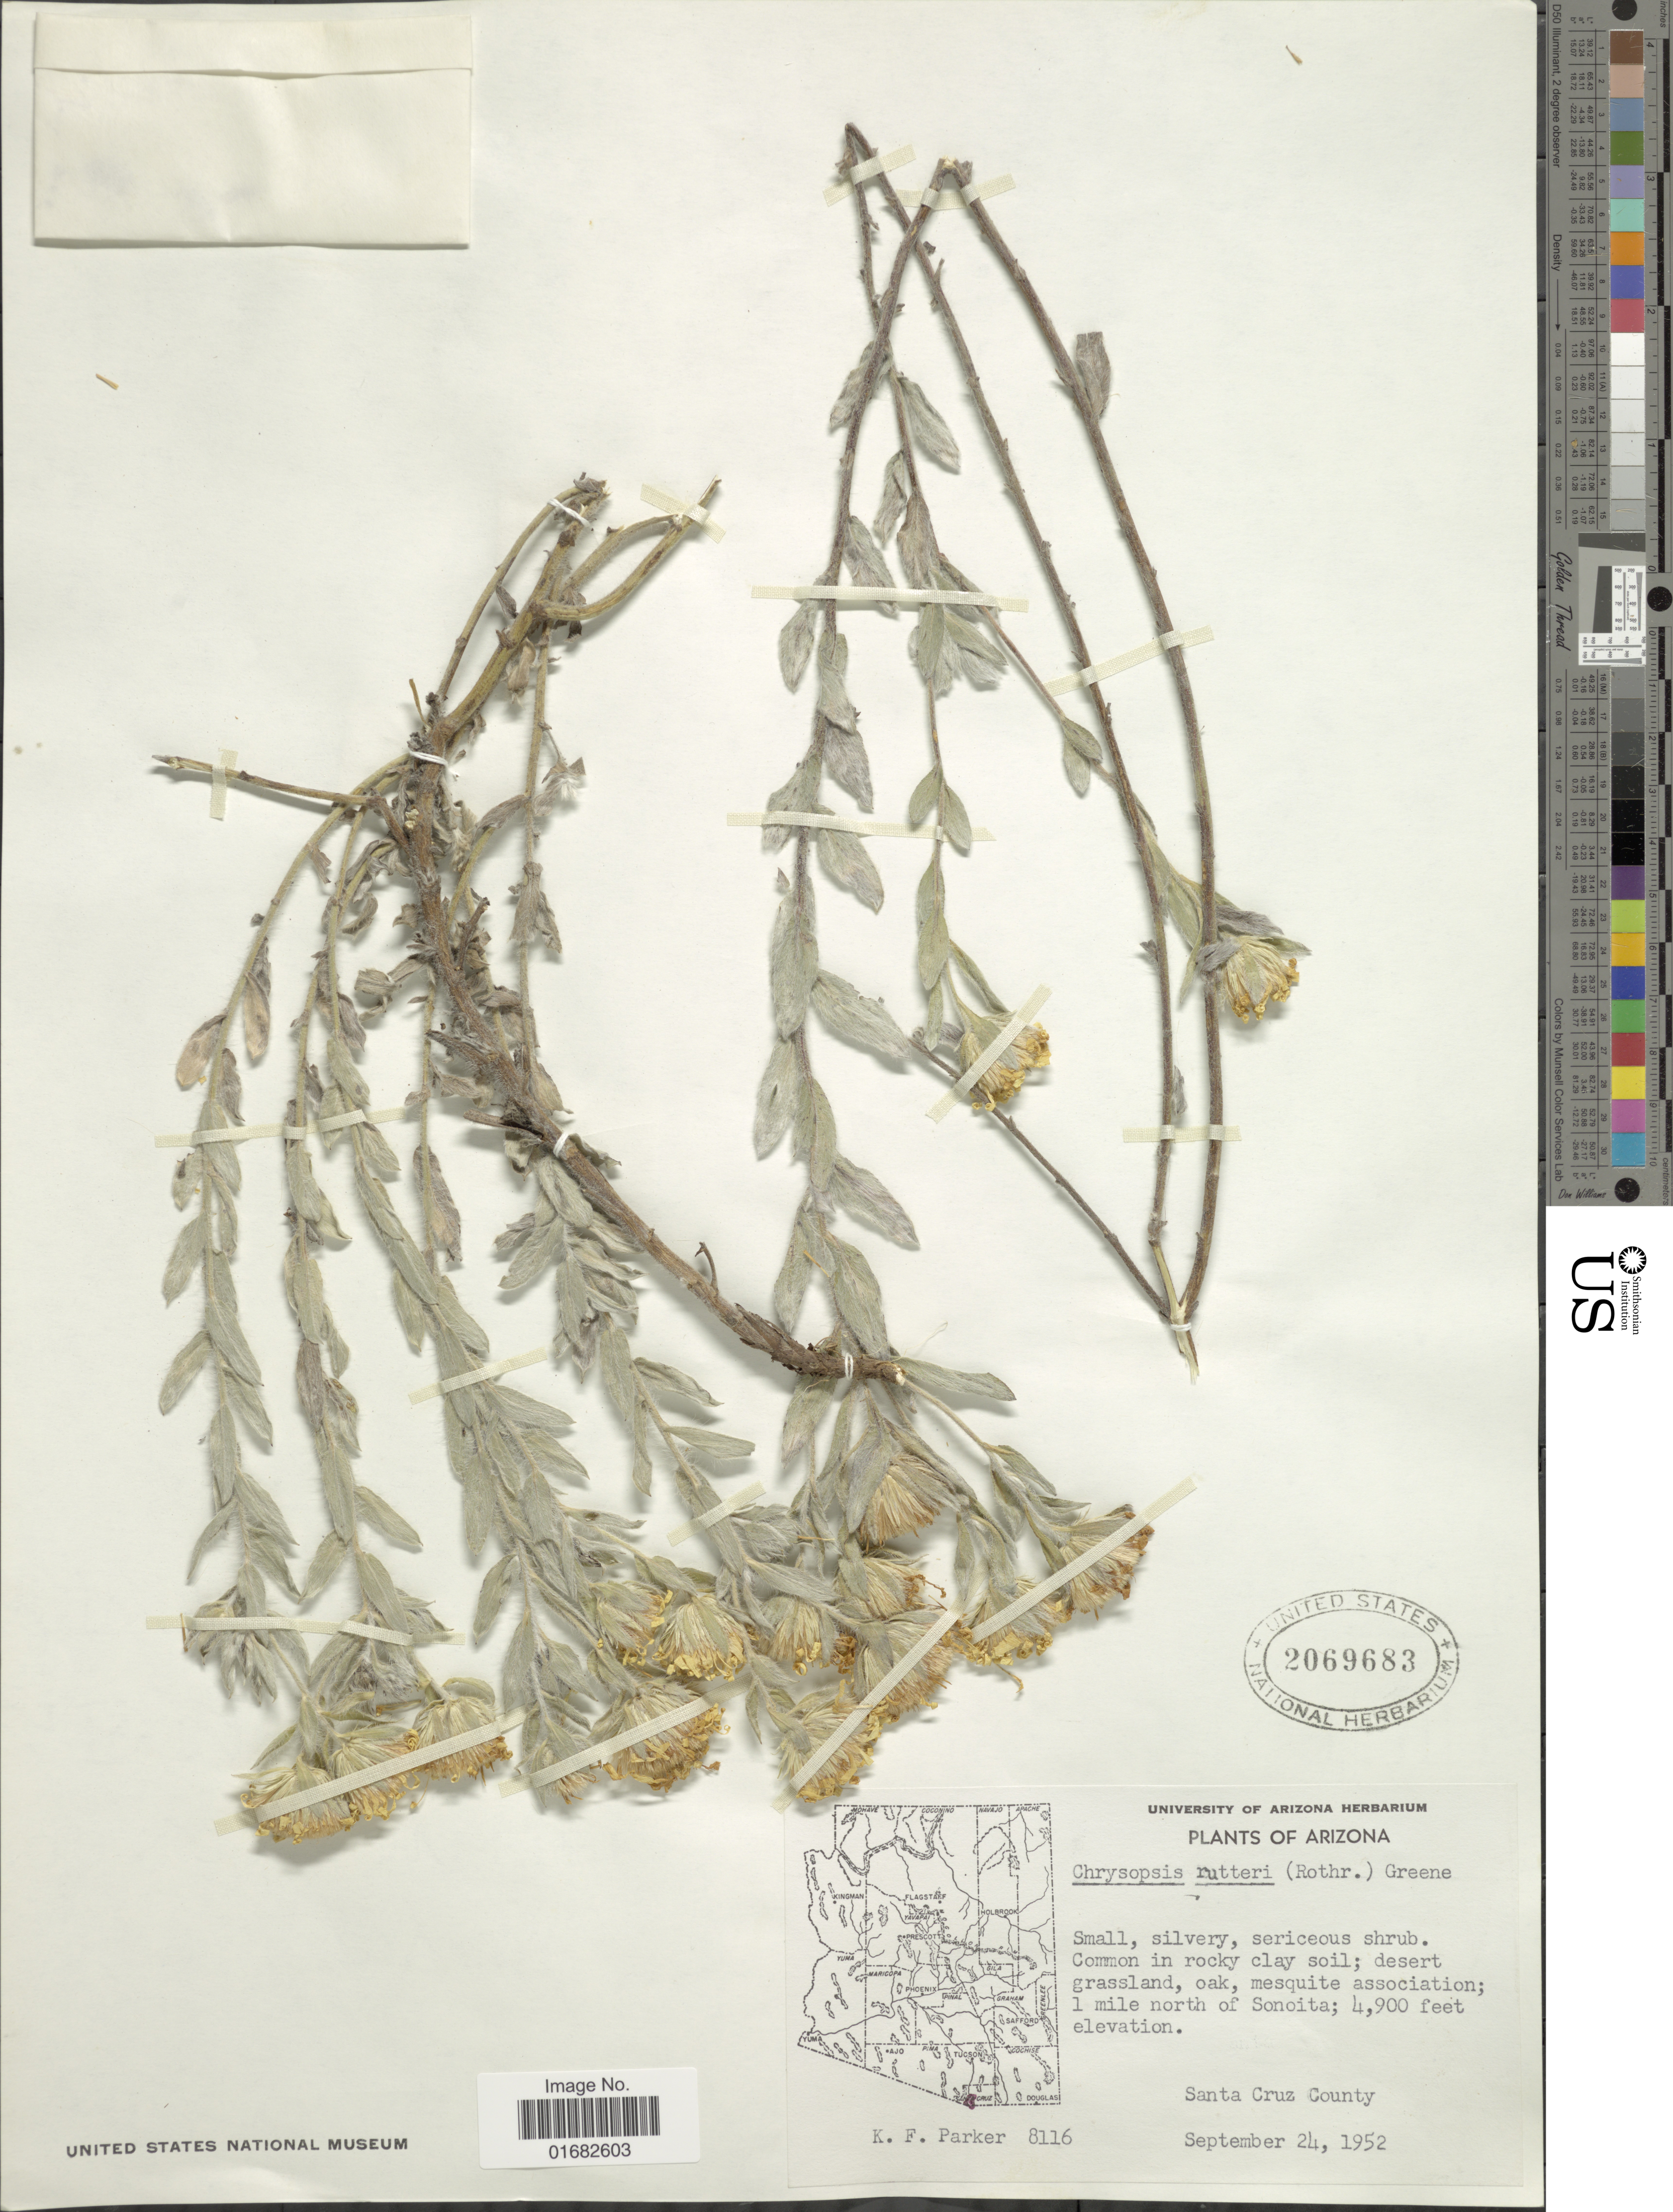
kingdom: Plantae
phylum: Tracheophyta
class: Magnoliopsida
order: Asterales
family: Asteraceae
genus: Heterotheca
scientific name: Heterotheca rutteri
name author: (Rothr.) Shinners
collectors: K. F. Parker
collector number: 8116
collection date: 1952-09-24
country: United States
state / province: Arizona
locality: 1 mile north of Sonoita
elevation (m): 1494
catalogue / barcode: US 2069683